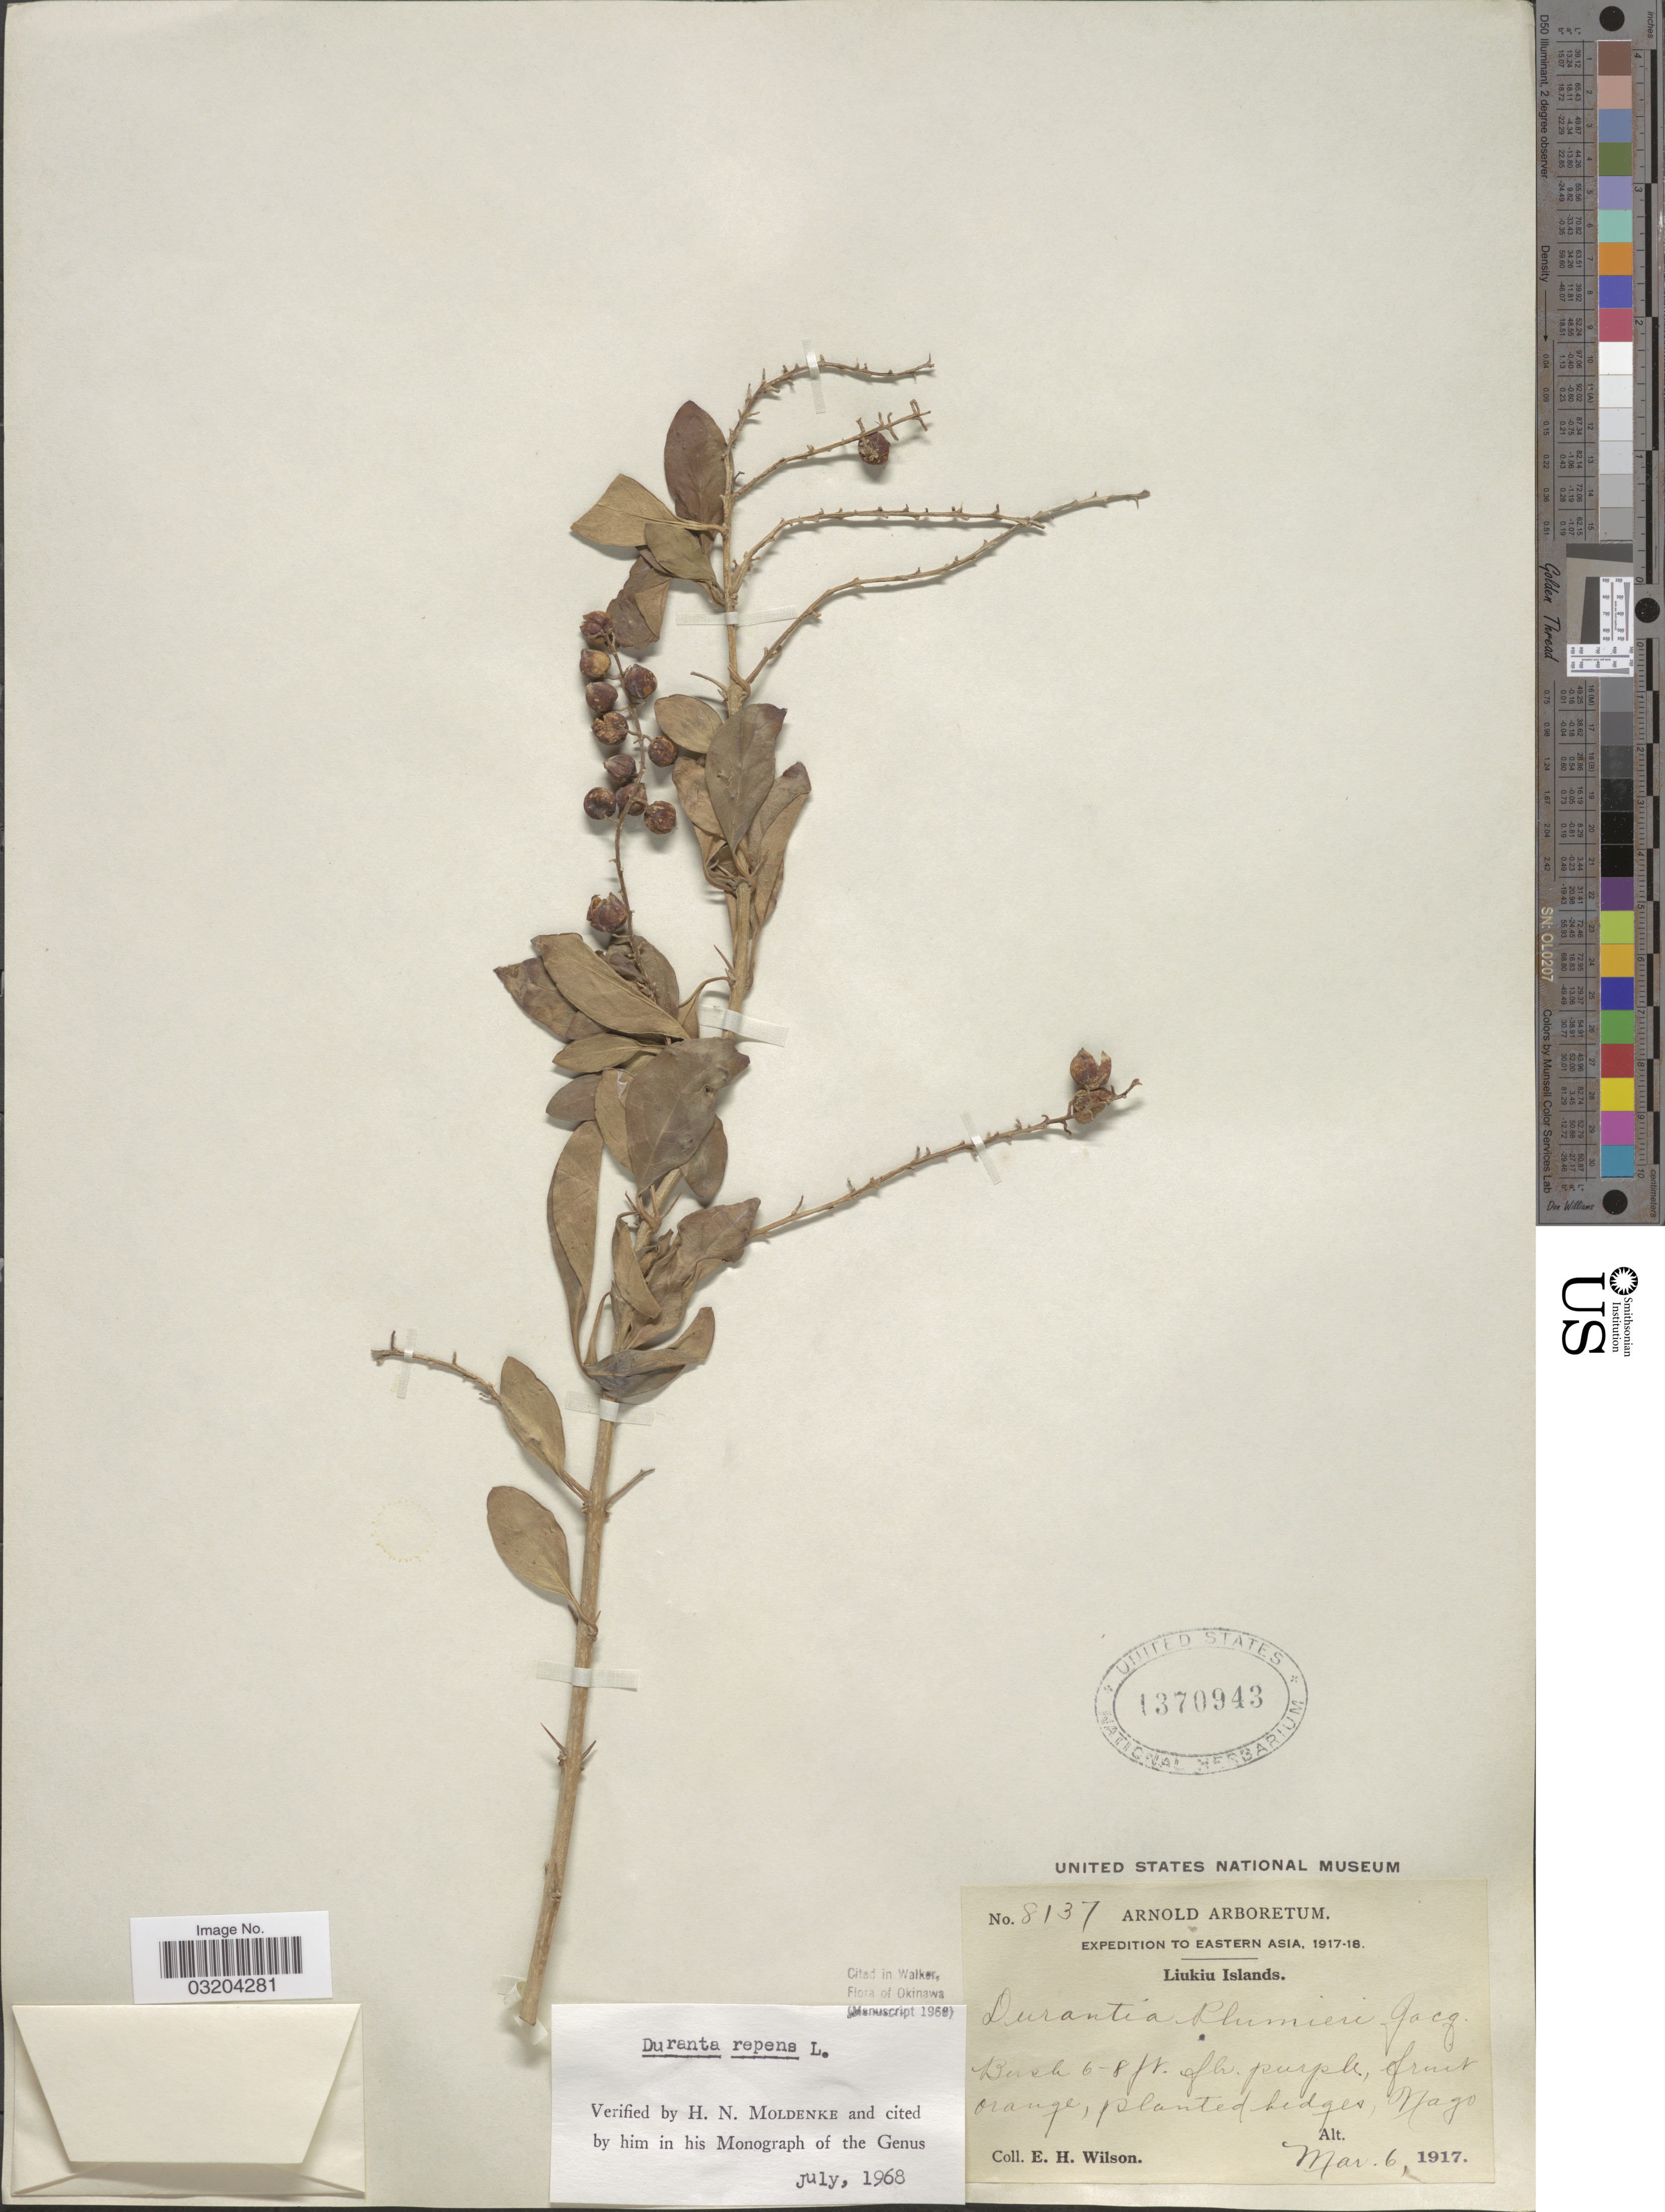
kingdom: Plantae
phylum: Tracheophyta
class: Magnoliopsida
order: Lamiales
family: Verbenaceae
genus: Duranta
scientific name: Duranta erecta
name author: L.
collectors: E. Wilson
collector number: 8137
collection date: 1917-03-06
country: Japan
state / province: Okinawa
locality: Eastern Asia. Liukiu Islands. Nago.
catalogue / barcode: US 1370943